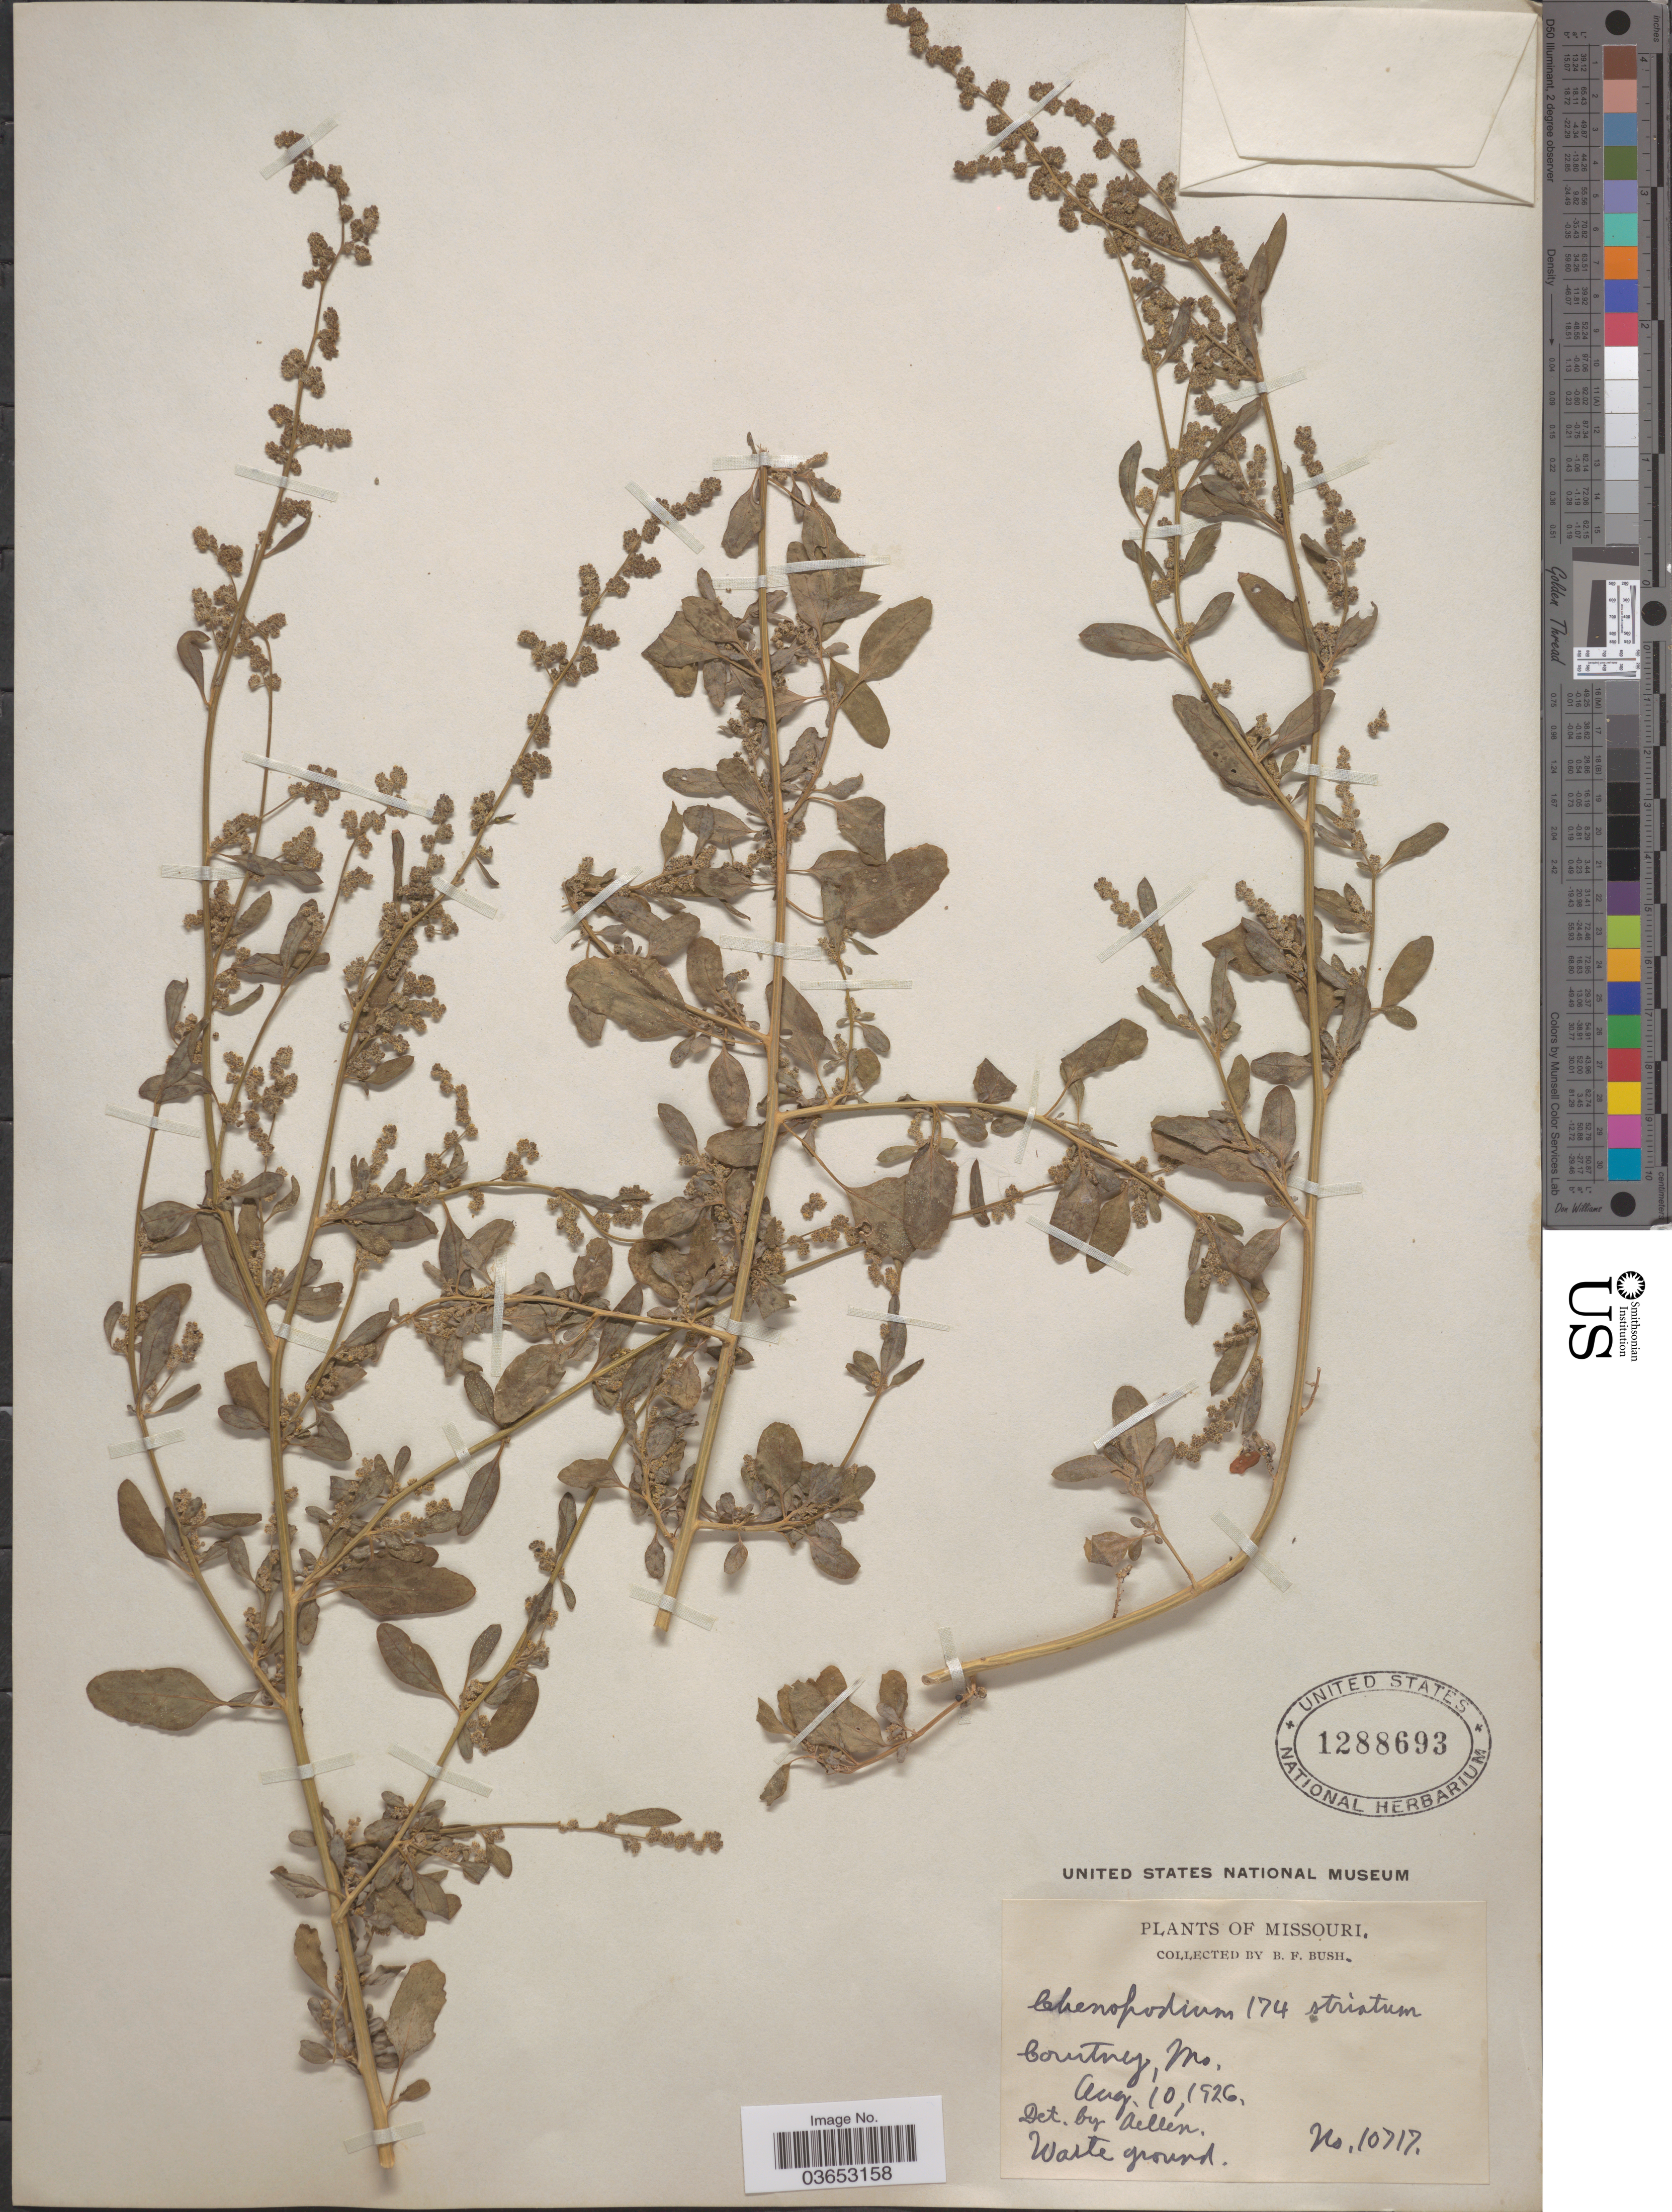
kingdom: Plantae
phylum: Tracheophyta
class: Magnoliopsida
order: Caryophyllales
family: Amaranthaceae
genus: Chenopodium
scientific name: Chenopodium glaucophyllum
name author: Aellen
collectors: B. F. Bush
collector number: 10717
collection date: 1926-08-10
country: United States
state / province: Missouri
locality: Courtney.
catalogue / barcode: US 1288693